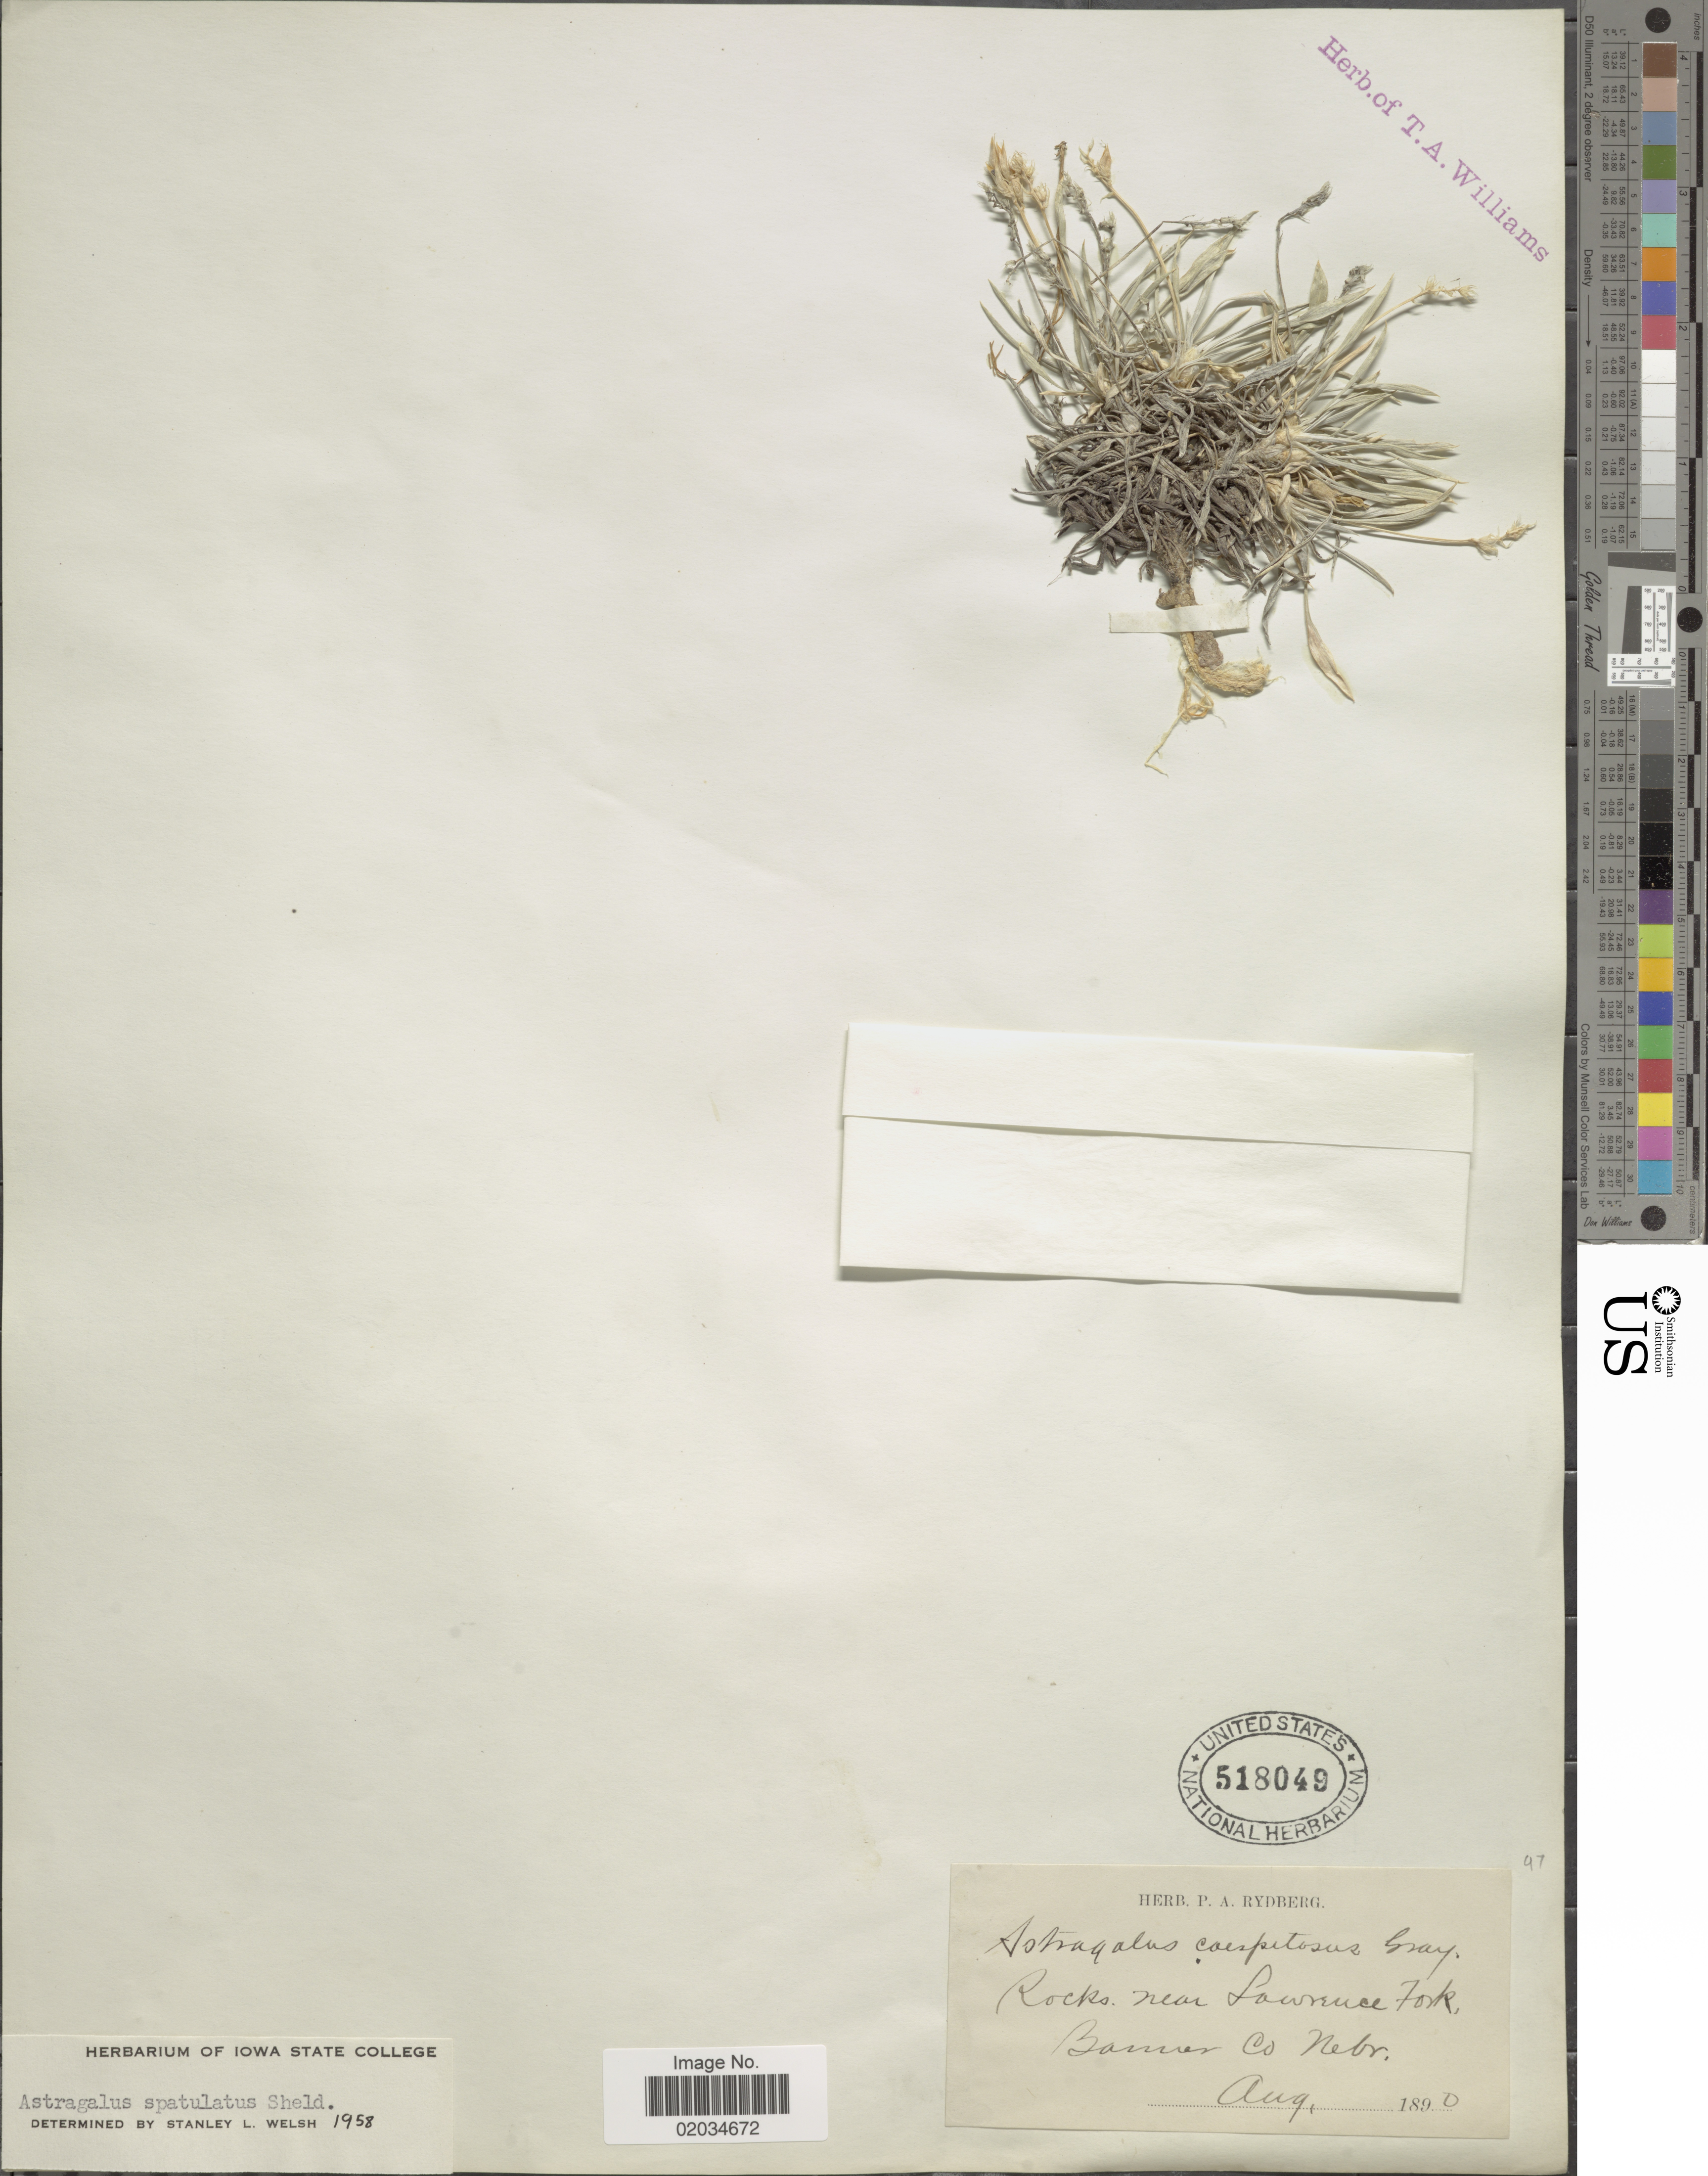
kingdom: Plantae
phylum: Tracheophyta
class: Magnoliopsida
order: Fabales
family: Fabaceae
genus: Astragalus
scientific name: Astragalus spatulatus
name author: E. Sheld.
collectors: ex herb. P. A. Rydberg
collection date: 1890-08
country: United States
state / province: Nebraska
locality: Banner Co. near Lawrence Fork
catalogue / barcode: US 518049